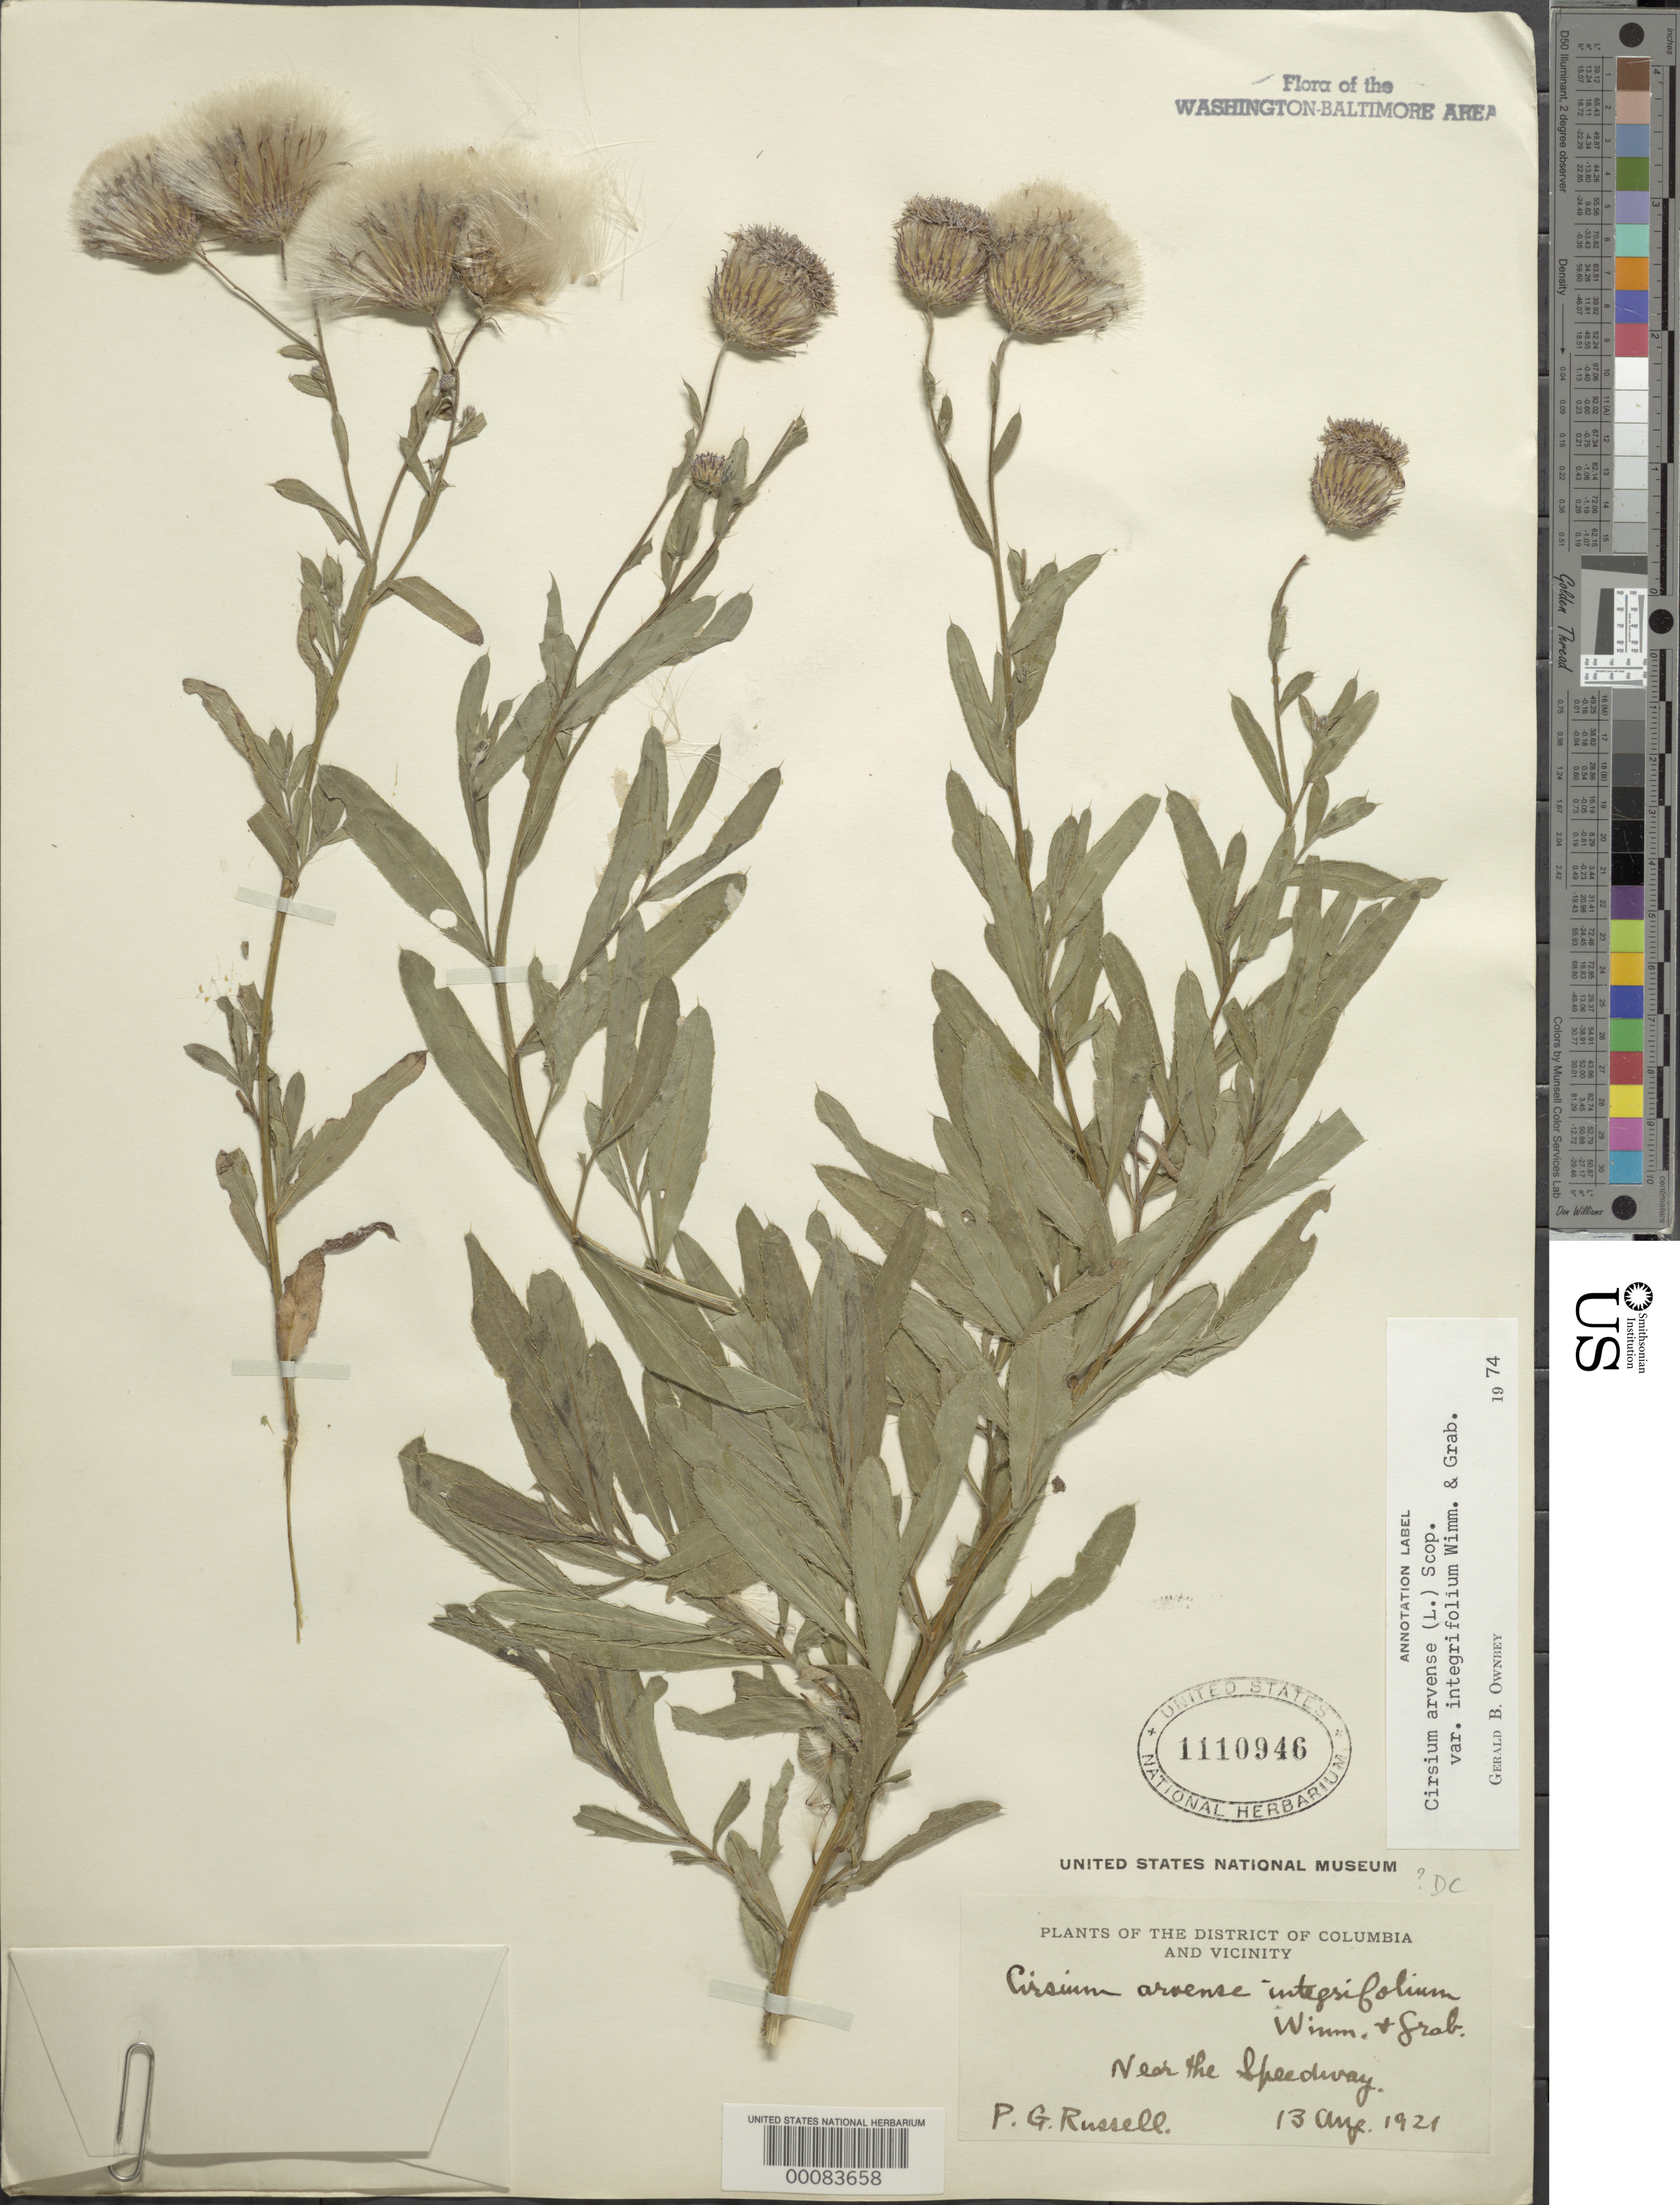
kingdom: Plantae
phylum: Tracheophyta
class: Magnoliopsida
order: Asterales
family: Asteraceae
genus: Cirsium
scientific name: Cirsium arvense var. integrifolium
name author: Wimm. & Grab.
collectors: P. G. Russell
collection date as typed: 13 Aug 1921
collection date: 1921-08-13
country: United States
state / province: District of Columbia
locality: Near the Speedway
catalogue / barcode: US 1110946